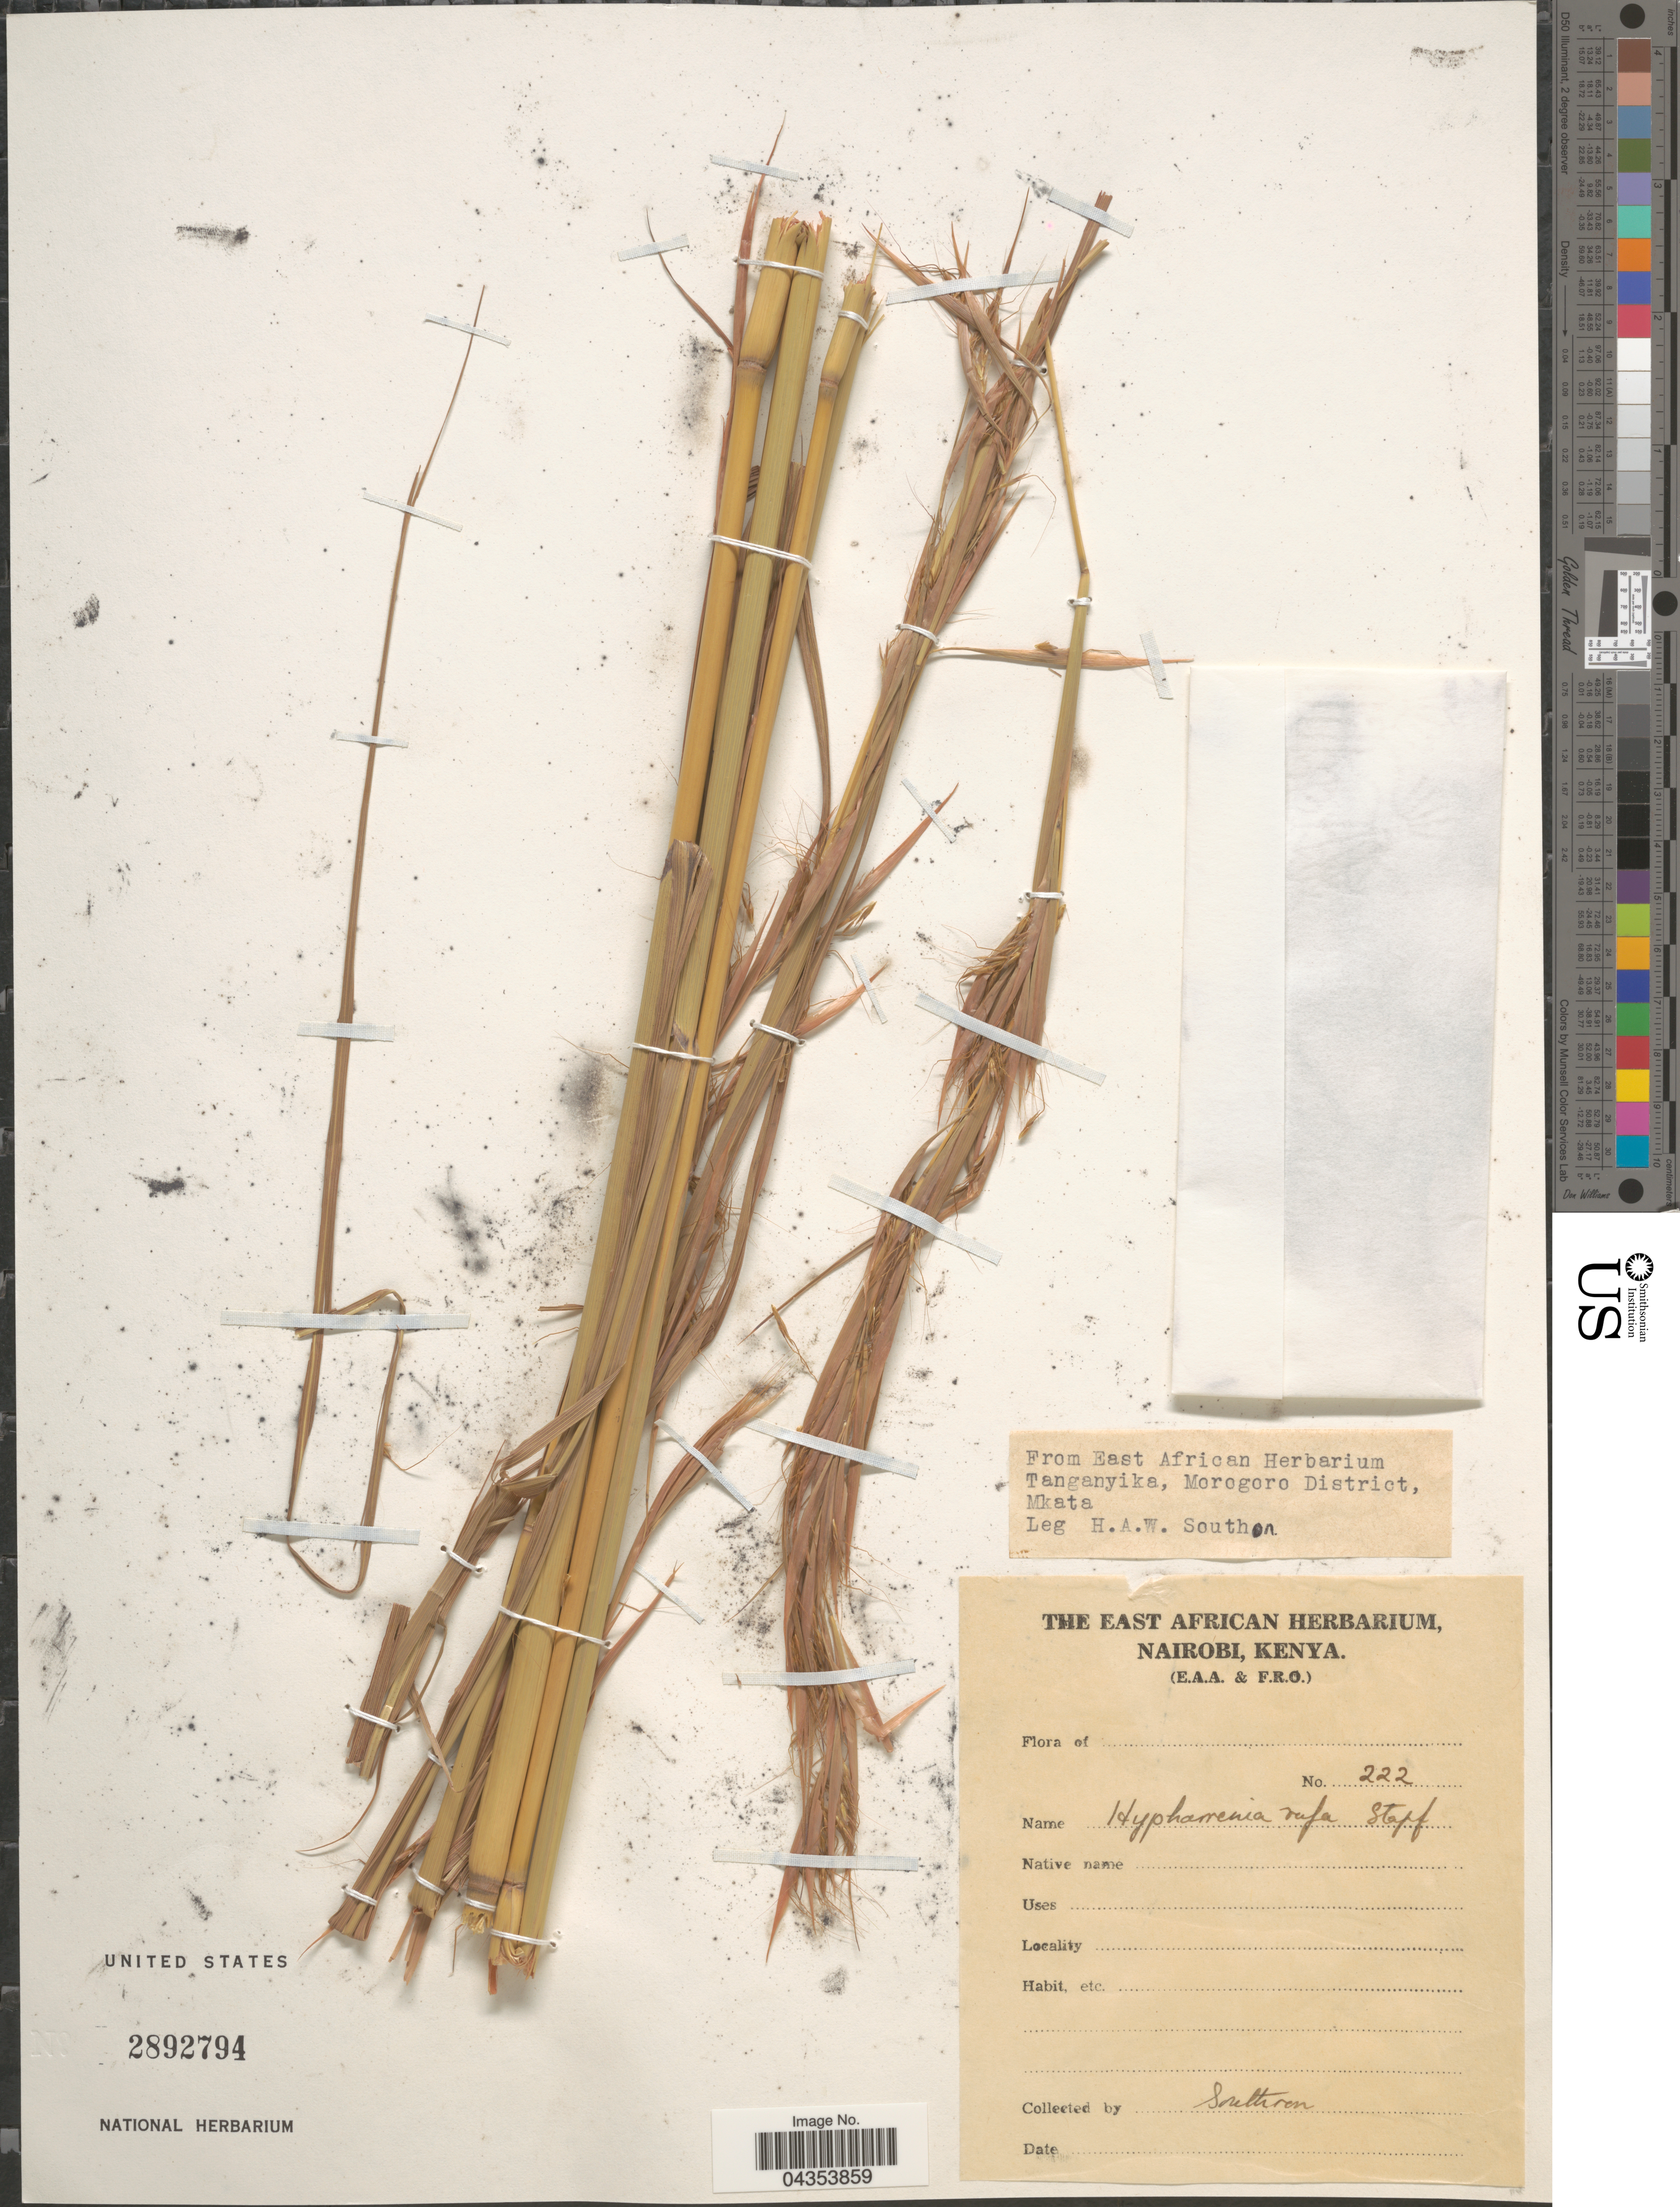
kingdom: Plantae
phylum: Tracheophyta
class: Liliopsida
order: Poales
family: Poaceae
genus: Hyparrhenia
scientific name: Hyparrhenia rufa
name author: (Nees) Stapf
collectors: H. Southon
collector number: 222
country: Kenya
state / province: Nairobi Area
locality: Nairobi. Tanganyika, Morogoro District, Mkata.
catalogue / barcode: US 2892794